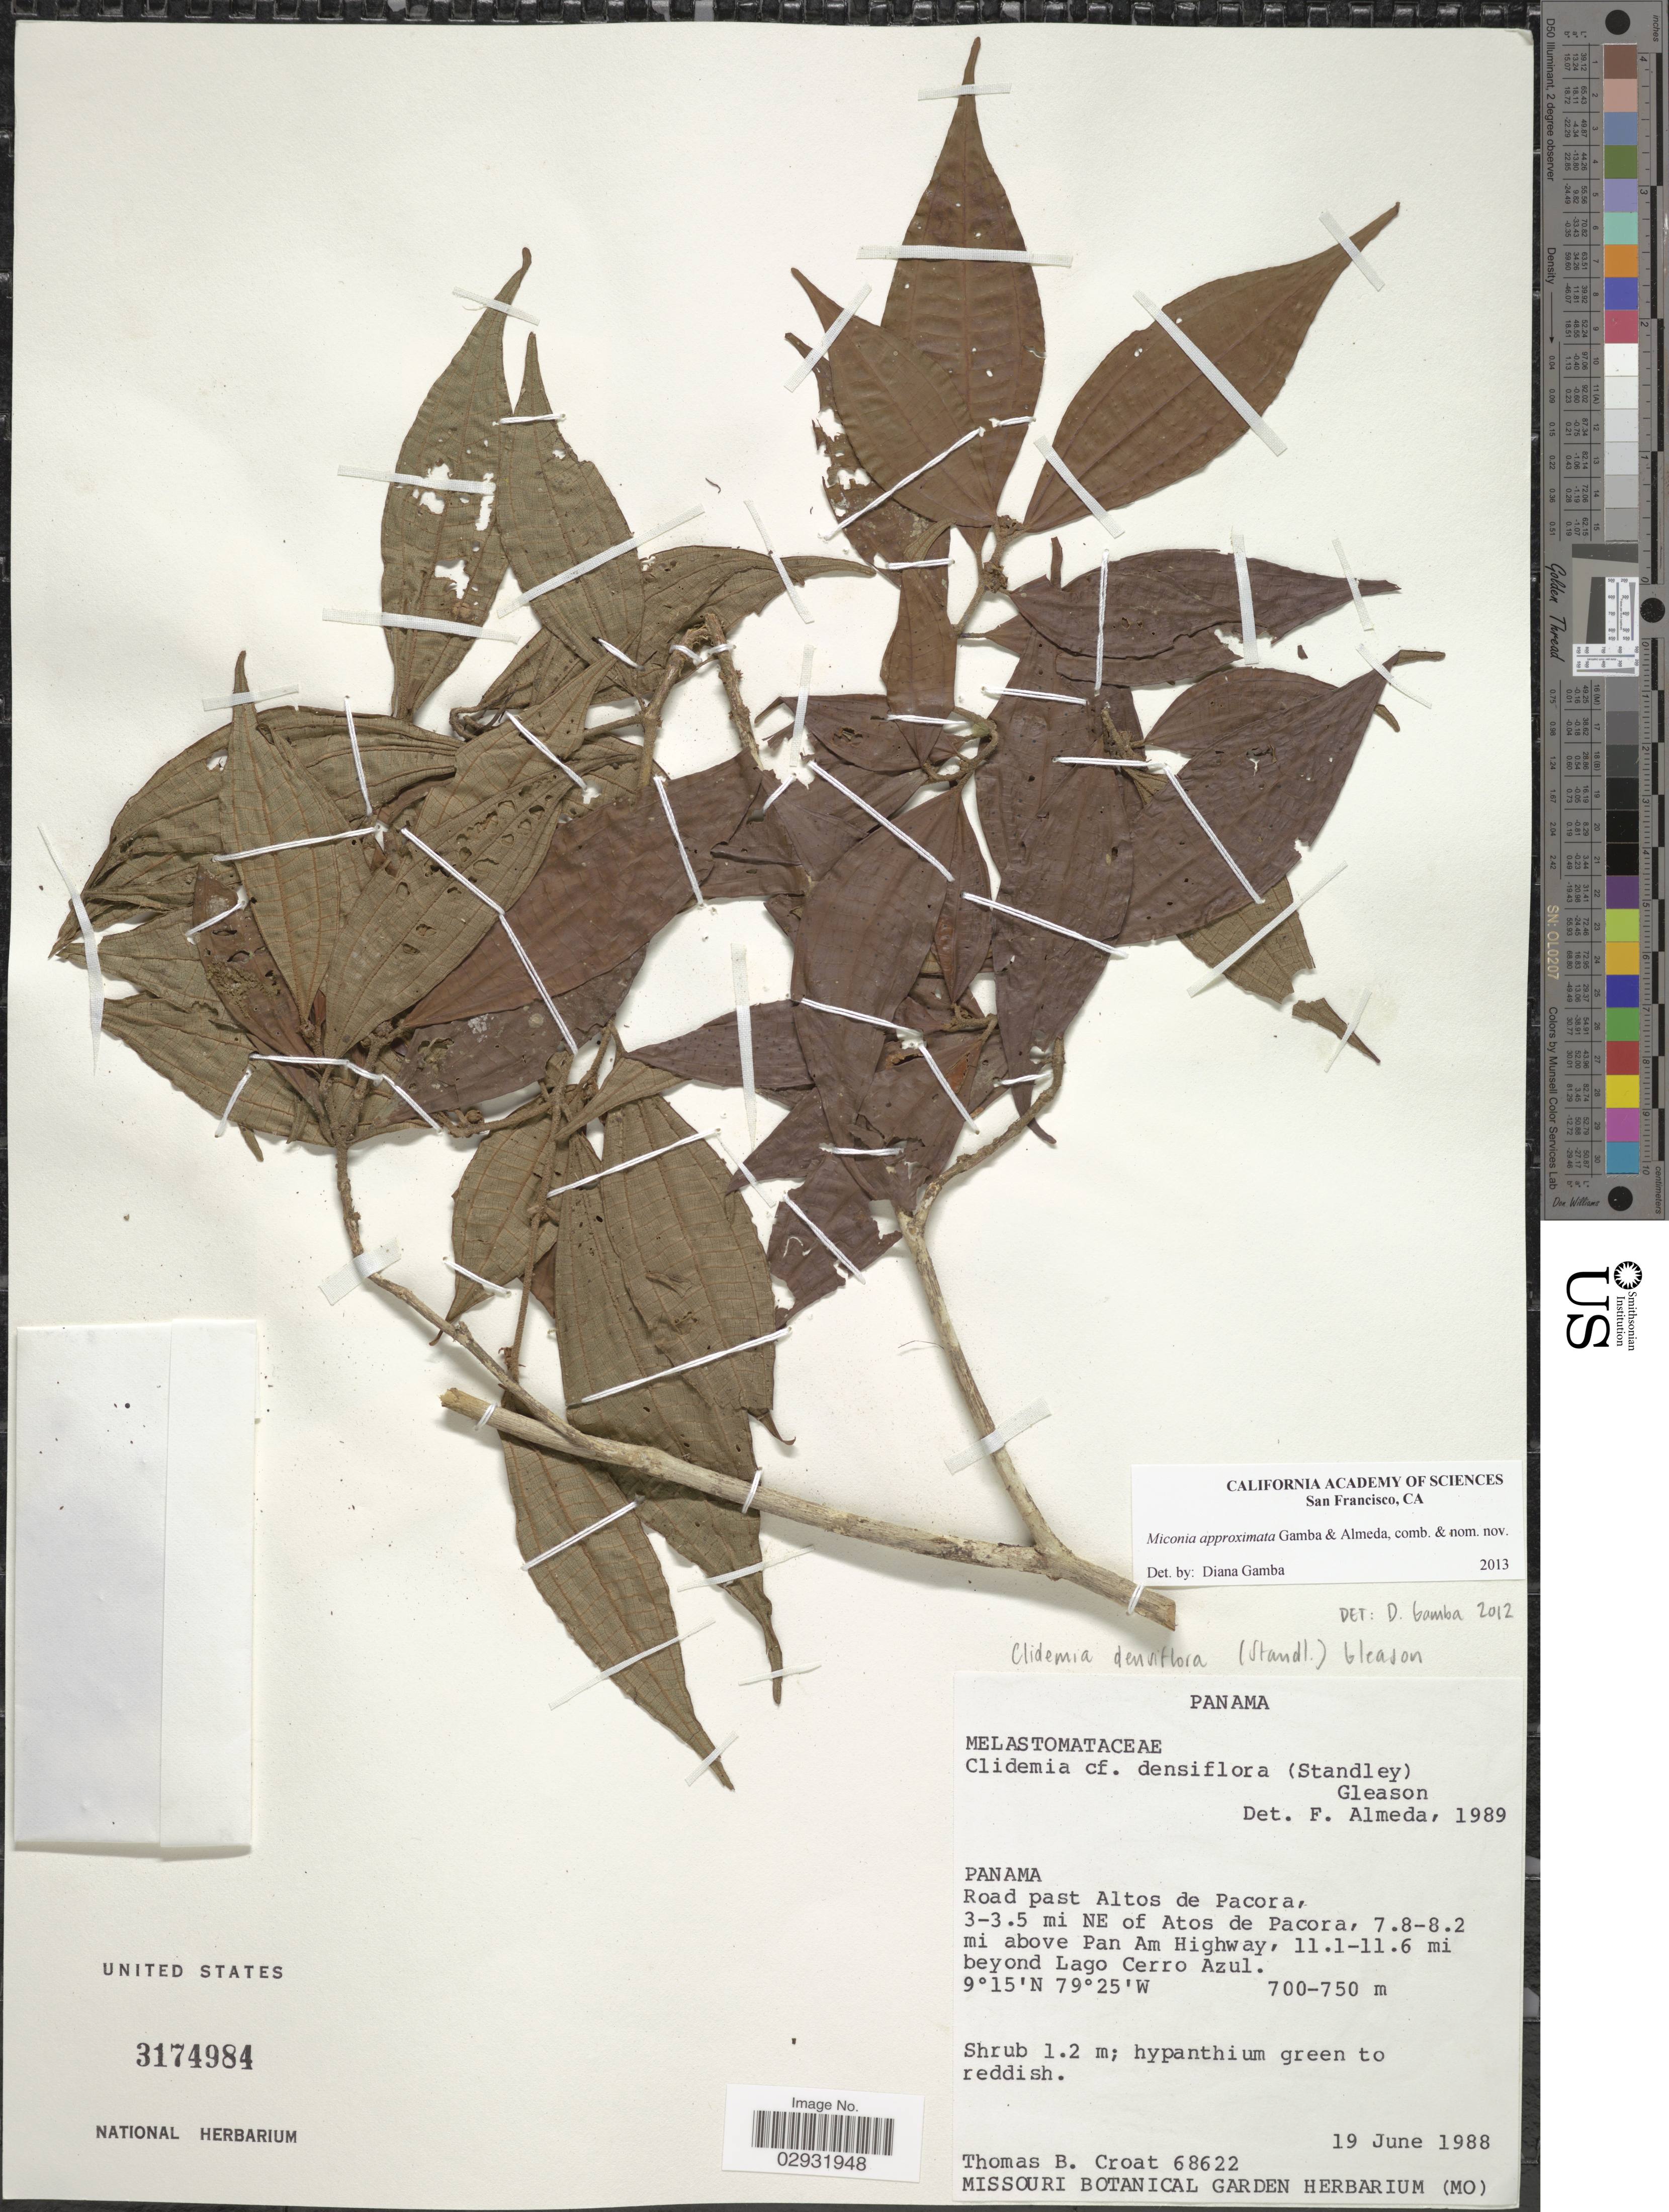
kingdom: Plantae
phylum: Tracheophyta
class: Magnoliopsida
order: Myrtales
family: Melastomataceae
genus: Miconia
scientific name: Miconia approximata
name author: Gamba & Almeda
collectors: T. B. Croat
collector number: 68622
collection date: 1988-06-19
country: Panama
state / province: Panamá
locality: Road past Altos de Pacora, 3-3.5 mi NE of Atos de Pacora, 7.8-8.2 mi above Pan Am Highway, 11.1-11.6 mi beyond Lago Cerro Azul.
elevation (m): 700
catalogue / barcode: US 3174984